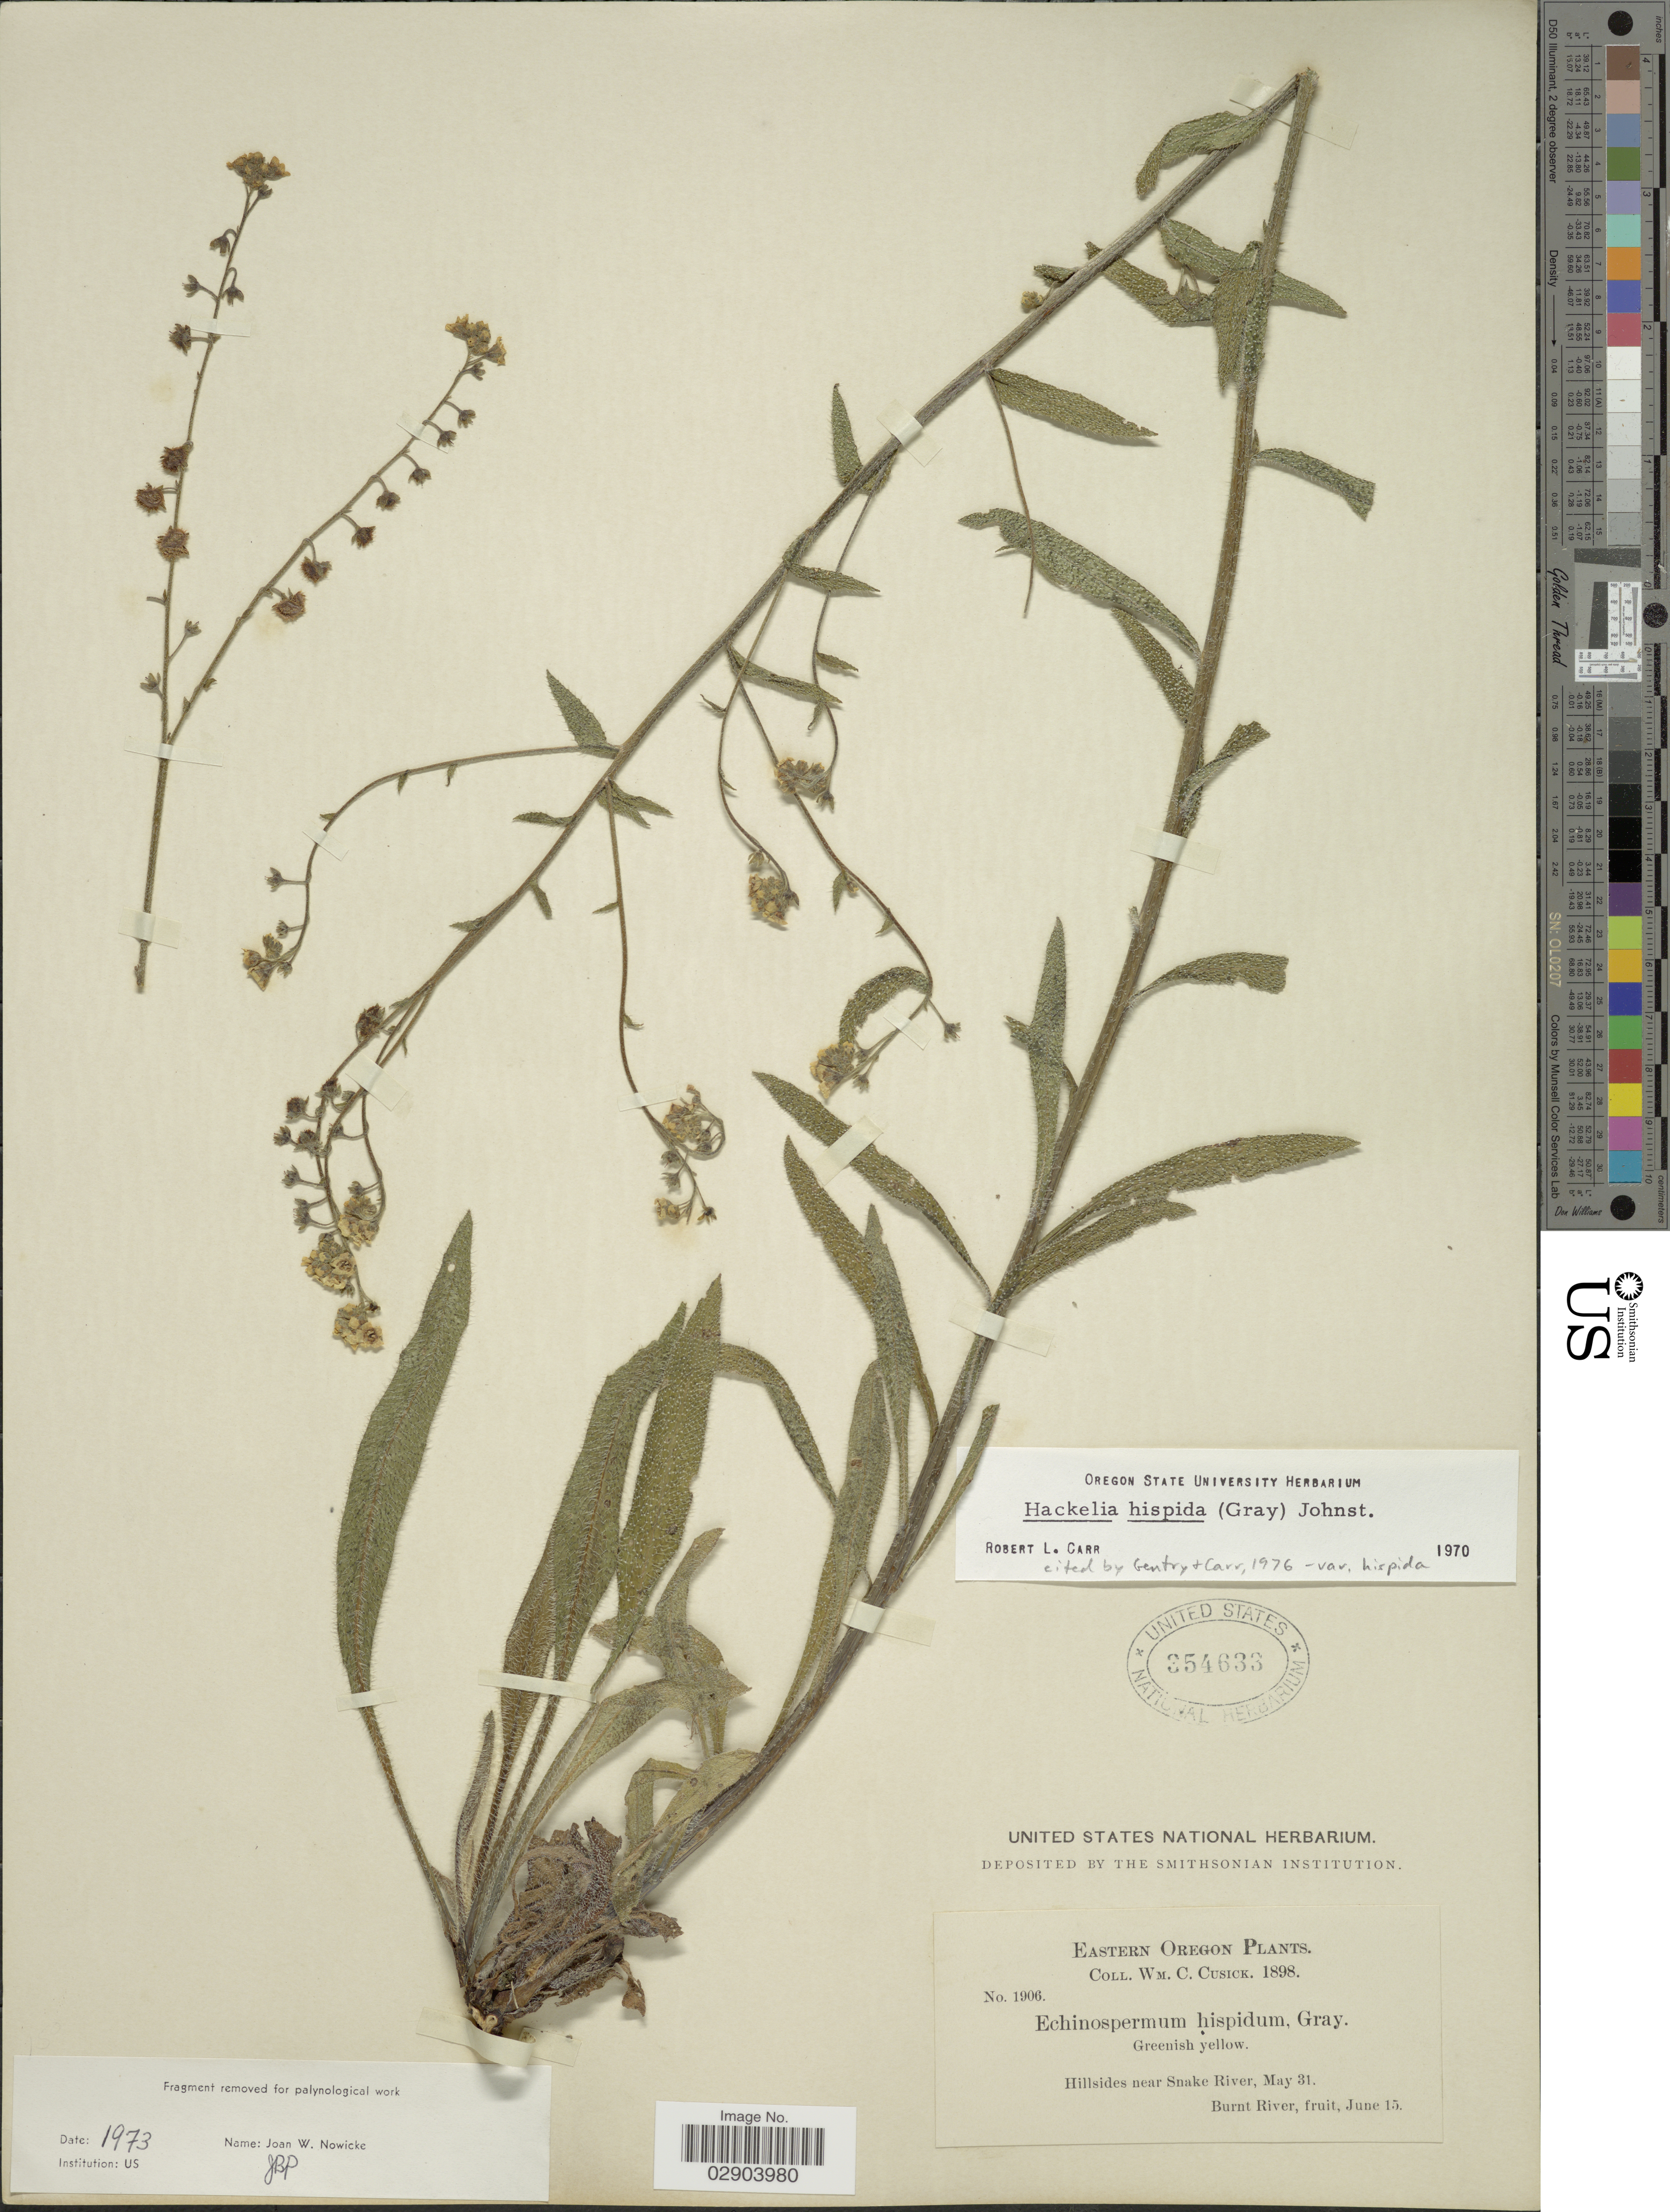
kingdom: Plantae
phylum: Tracheophyta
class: Magnoliopsida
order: Boraginales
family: Boraginaceae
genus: Hackelia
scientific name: Hackelia hispida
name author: (A. Gray) I.M. Johnst.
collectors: W. C. Cusick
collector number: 1906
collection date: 1898-05-31/1898-06-15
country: United States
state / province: Oregon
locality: Eastern Oregon. Hillsides near Snake River. Burnt river.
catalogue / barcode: US 354633